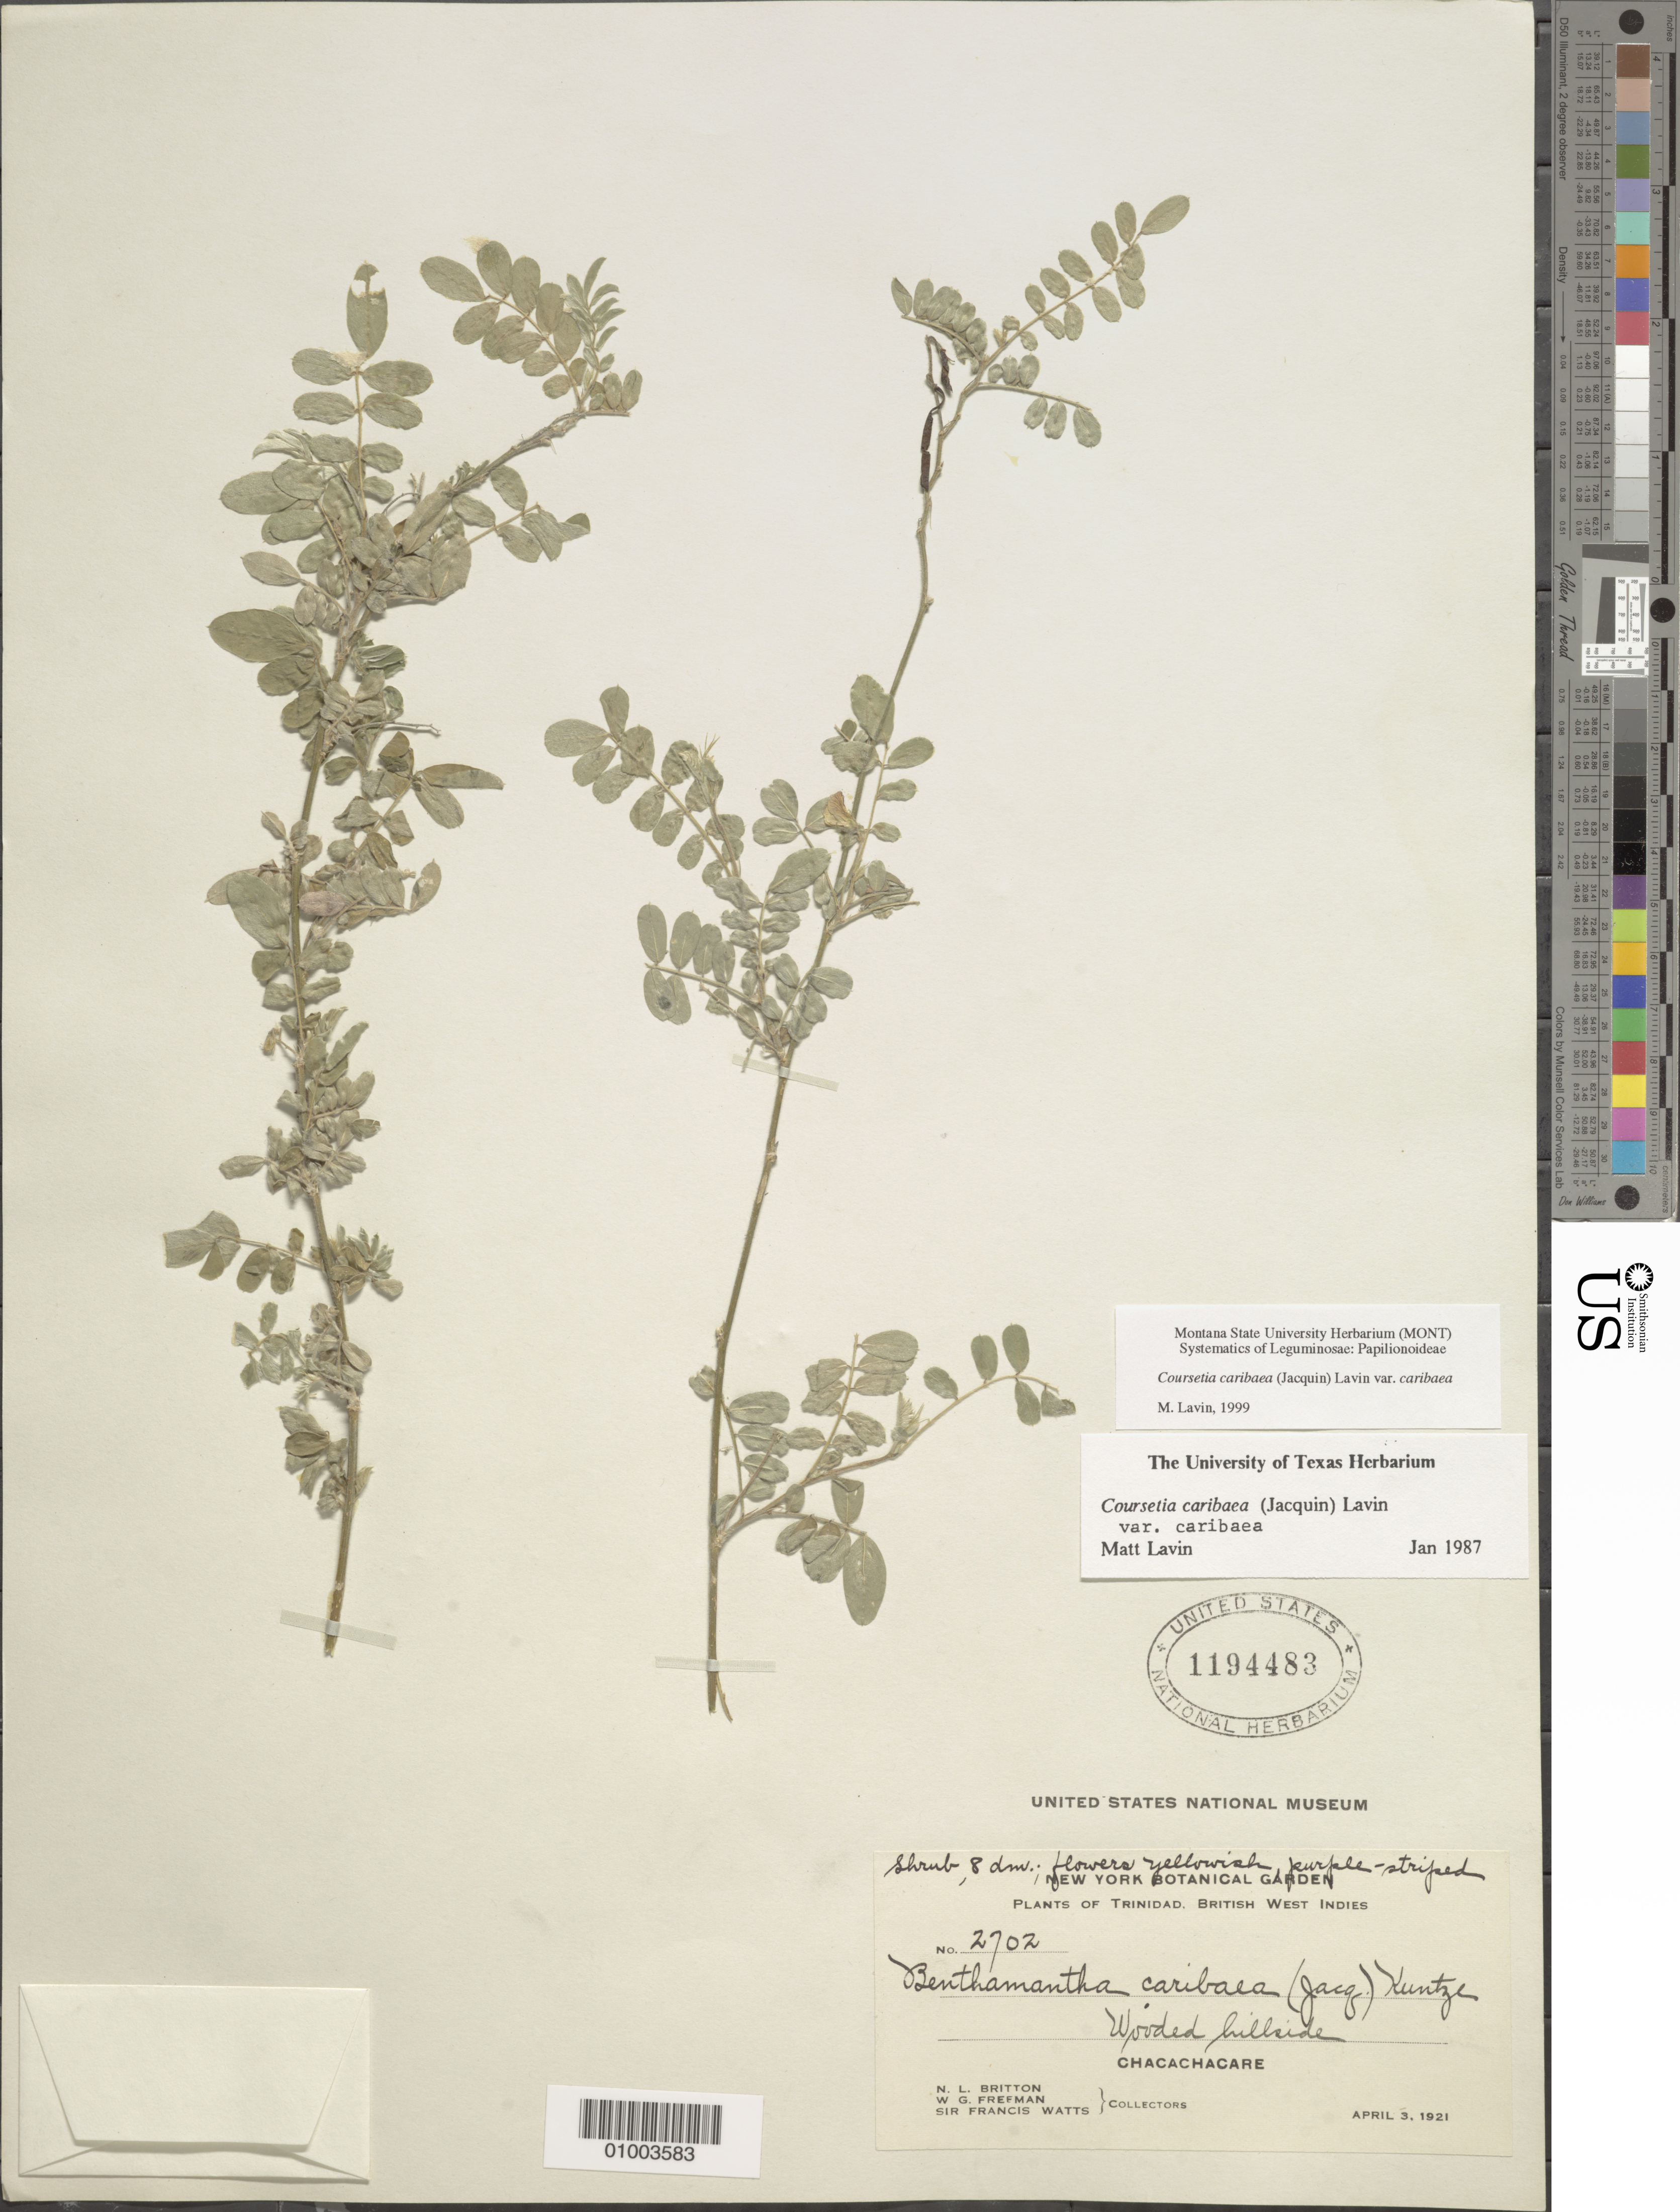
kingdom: Plantae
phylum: Tracheophyta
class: Magnoliopsida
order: Fabales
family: Fabaceae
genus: Coursetia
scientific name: Coursetia caribaea var. caribaea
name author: (Jacq.) Lavin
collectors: N. Britton, W. Freeman & F. Watts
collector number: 2702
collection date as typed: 03 Apr 1921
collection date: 1921-04-03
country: Trinidad and Tobago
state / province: Diego Martin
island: Chacachacare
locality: Chacachacare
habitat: Wooded hillside.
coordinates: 0 N, 0 E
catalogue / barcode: US 1194483